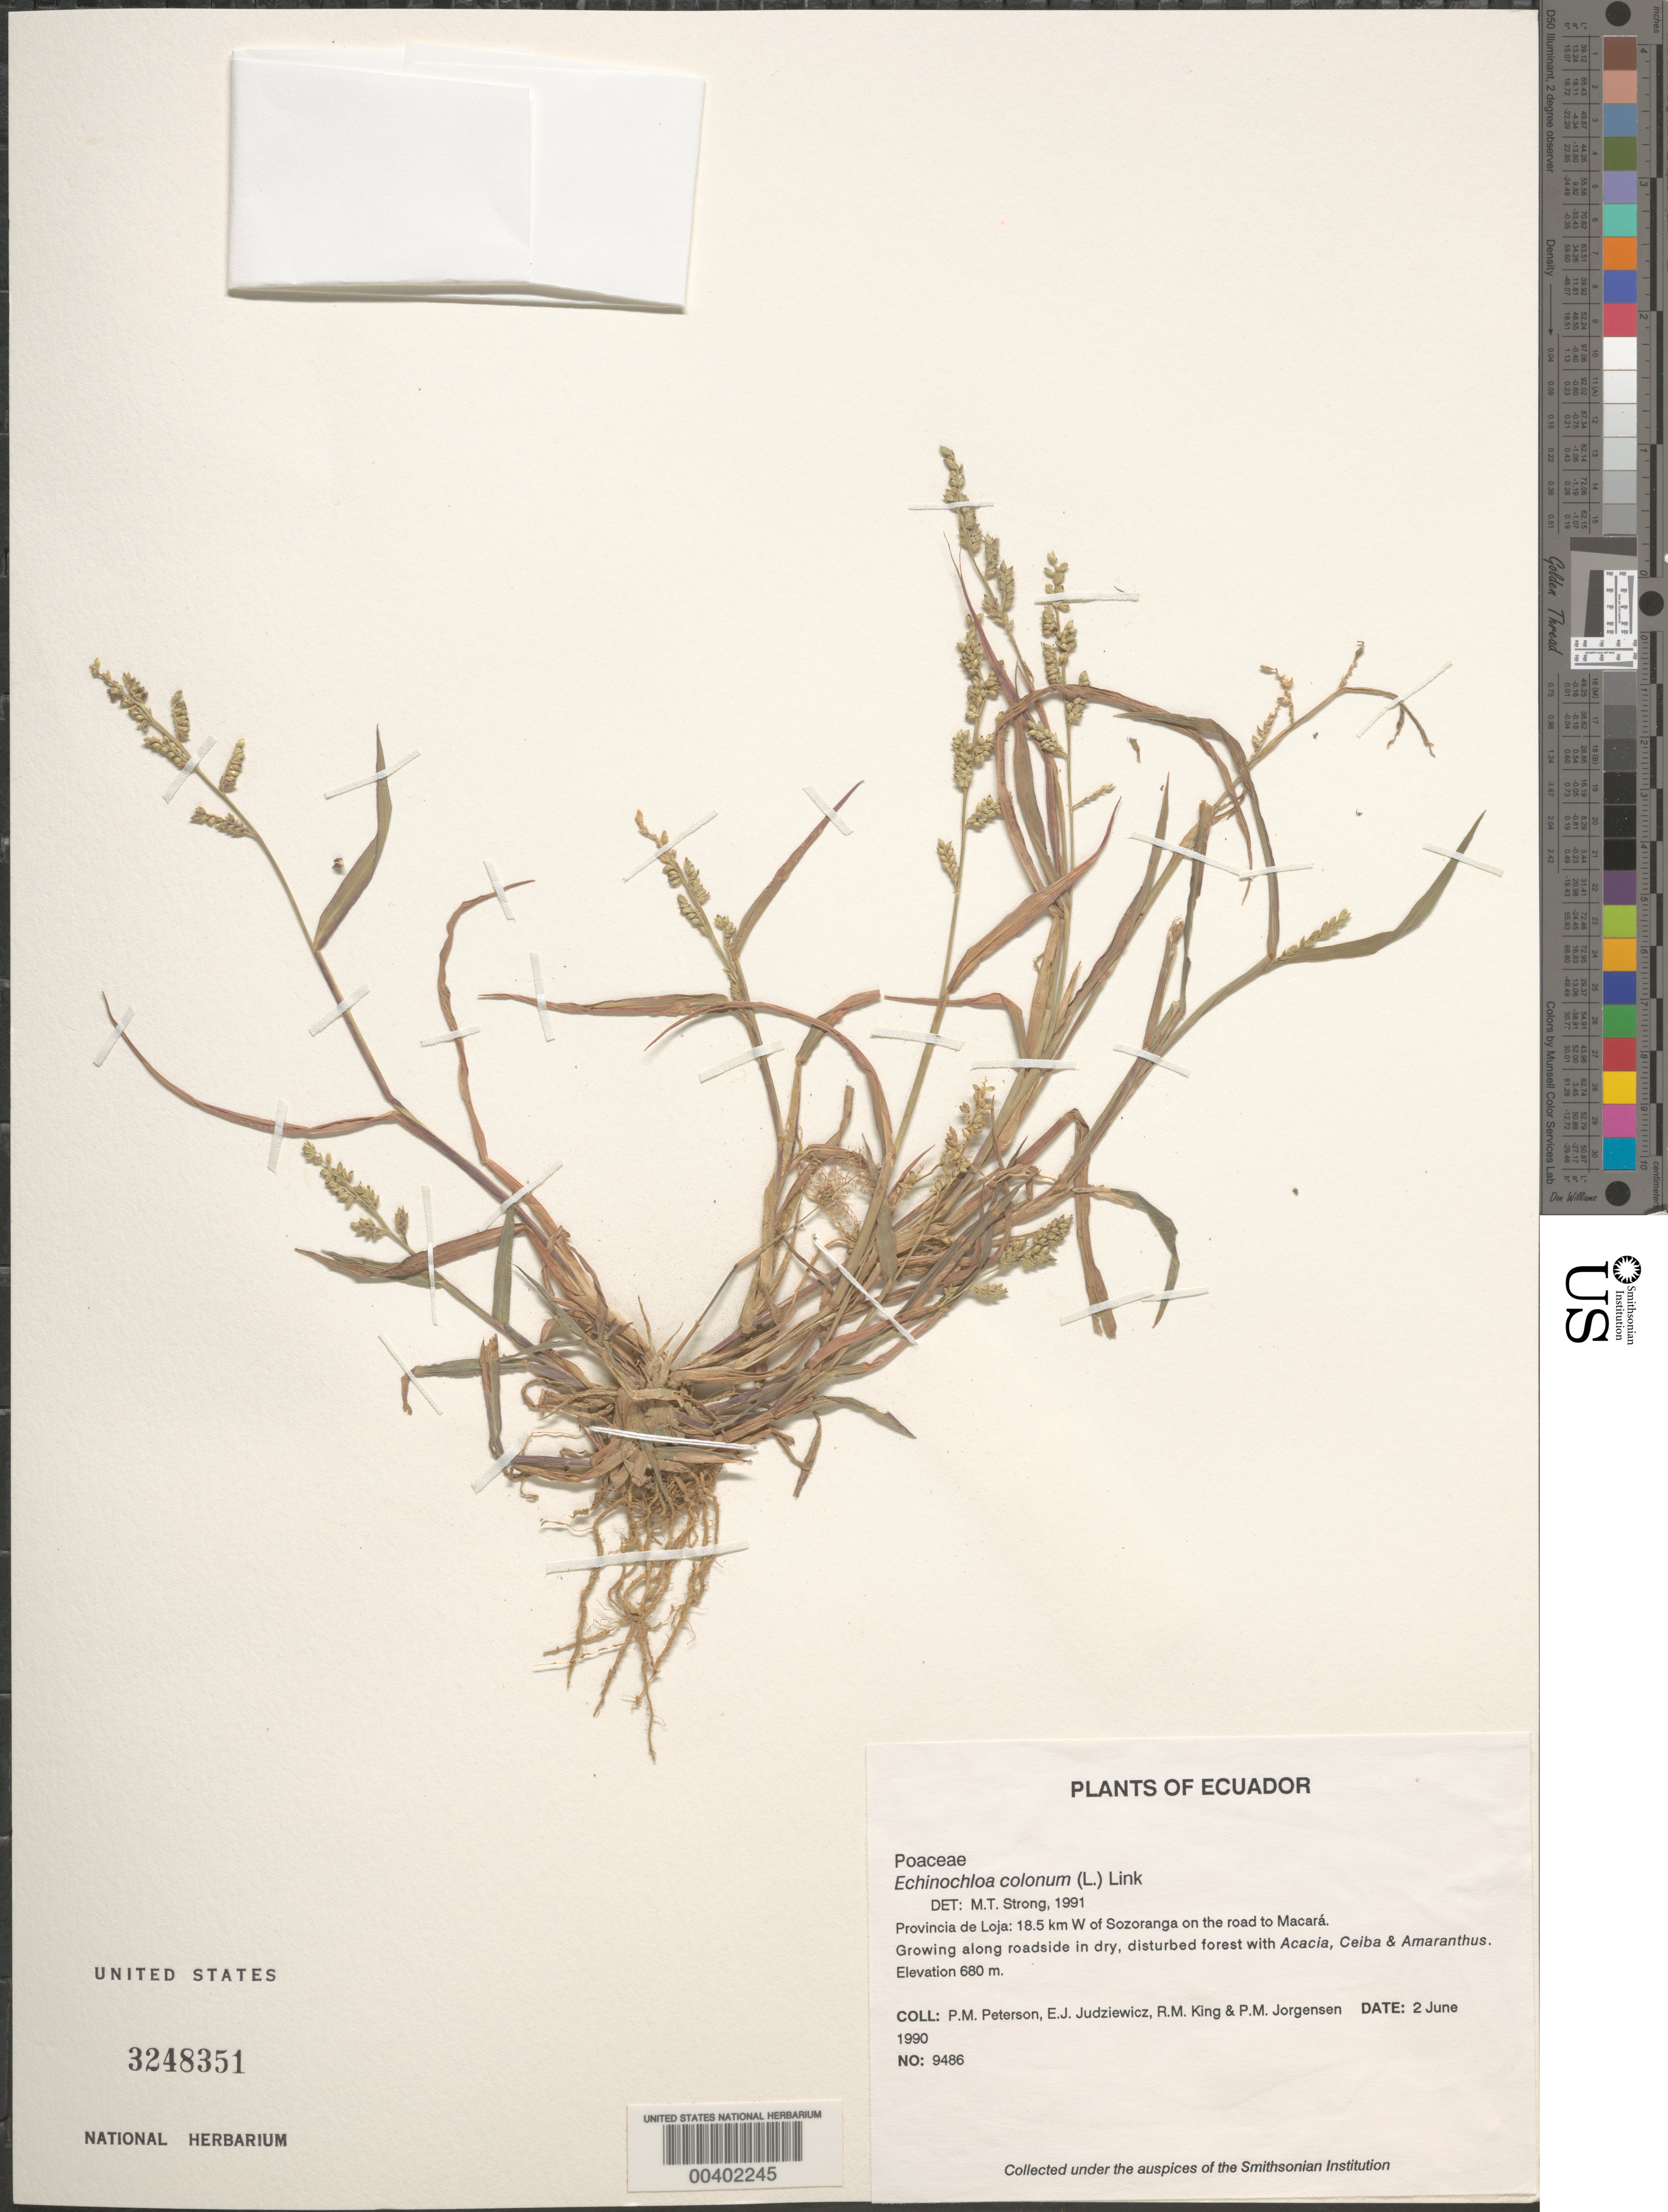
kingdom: Plantae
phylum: Tracheophyta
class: Liliopsida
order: Poales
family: Poaceae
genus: Echinochloa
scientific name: Echinochloa colona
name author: (L.) Link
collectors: P. M. Peterson & E. J. Judziewicz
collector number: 09486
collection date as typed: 02 Jun 1990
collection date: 1990-06-02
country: Ecuador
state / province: Loja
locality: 18.5 km W of Sozoranga on the road to Macará.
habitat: Growing along roadside in dry, disturbed forest with Acacia, Ceiba & Amaranthus.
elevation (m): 680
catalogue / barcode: US 3248351